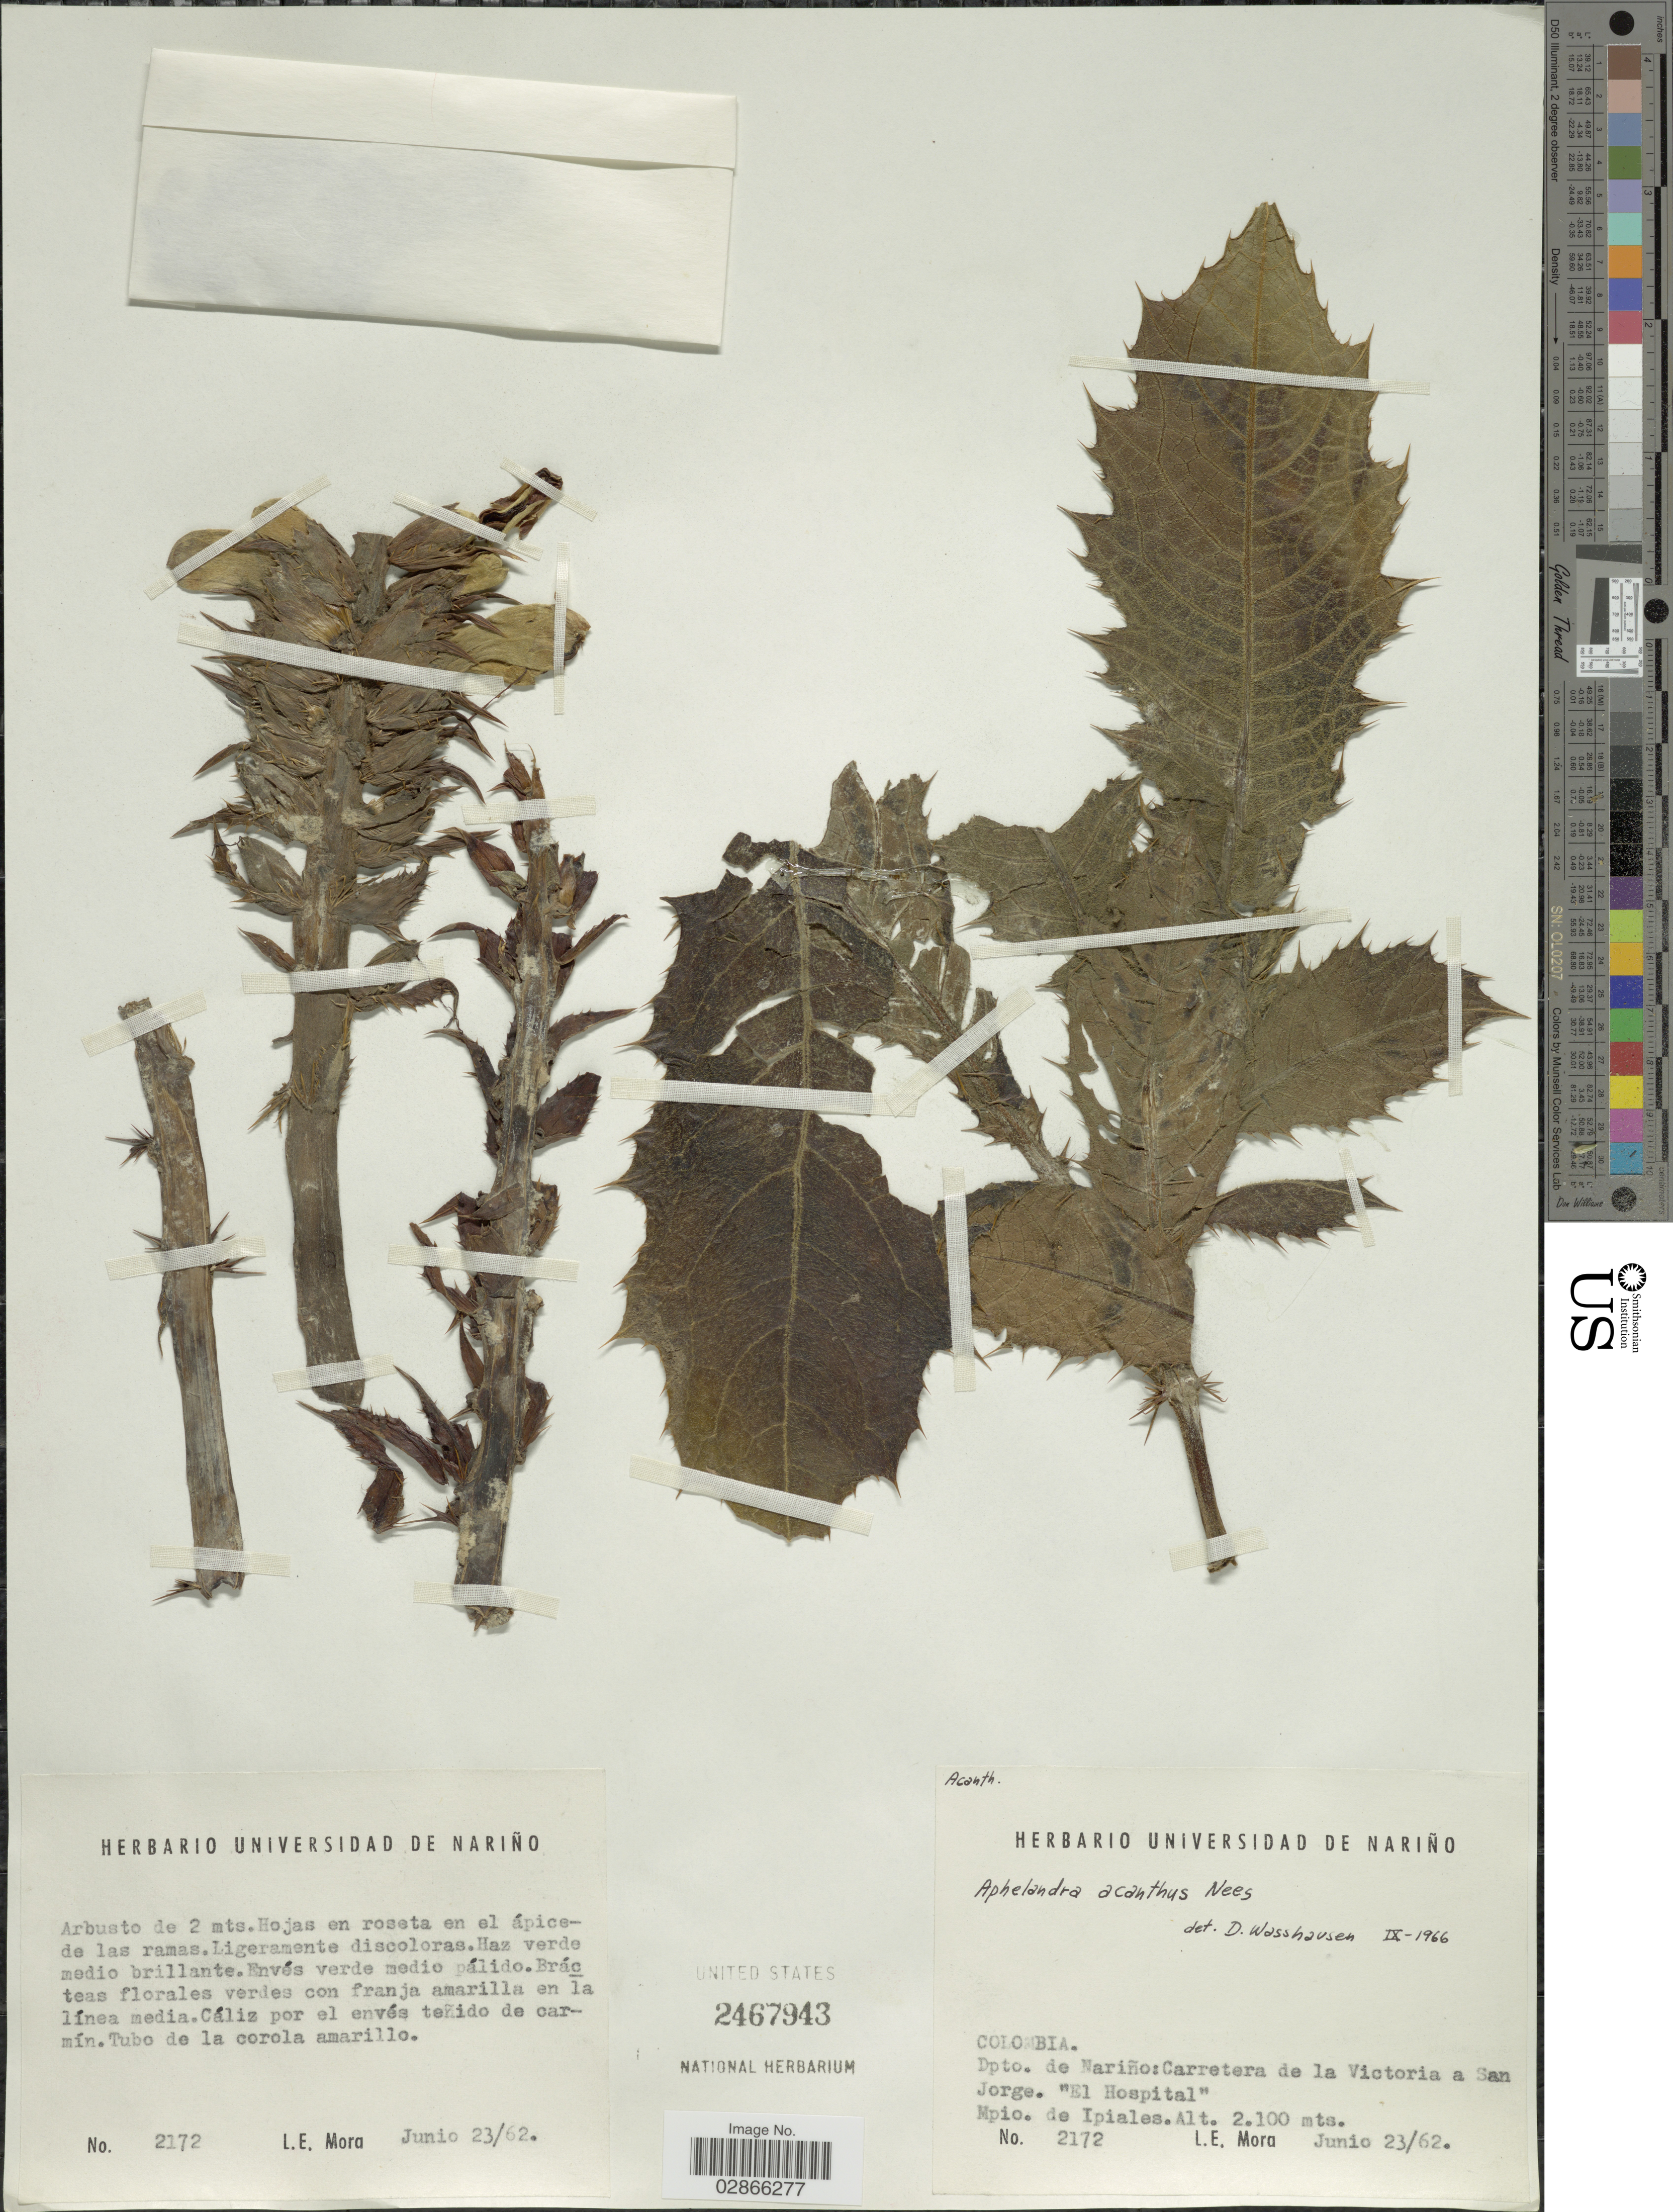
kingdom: Plantae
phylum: Tracheophyta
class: Magnoliopsida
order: Lamiales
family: Acanthaceae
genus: Aphelandra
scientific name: Aphelandra acanthus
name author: Nees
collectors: L. Mora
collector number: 2172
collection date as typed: Transcribed d/m/y: 23/6/62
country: Colombia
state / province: Nariño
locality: Dpto. de Nariño: Carretera de la Victoria a San Jorge. "El Hospital". Mpio de Ipiales.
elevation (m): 2100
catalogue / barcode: US 2467943